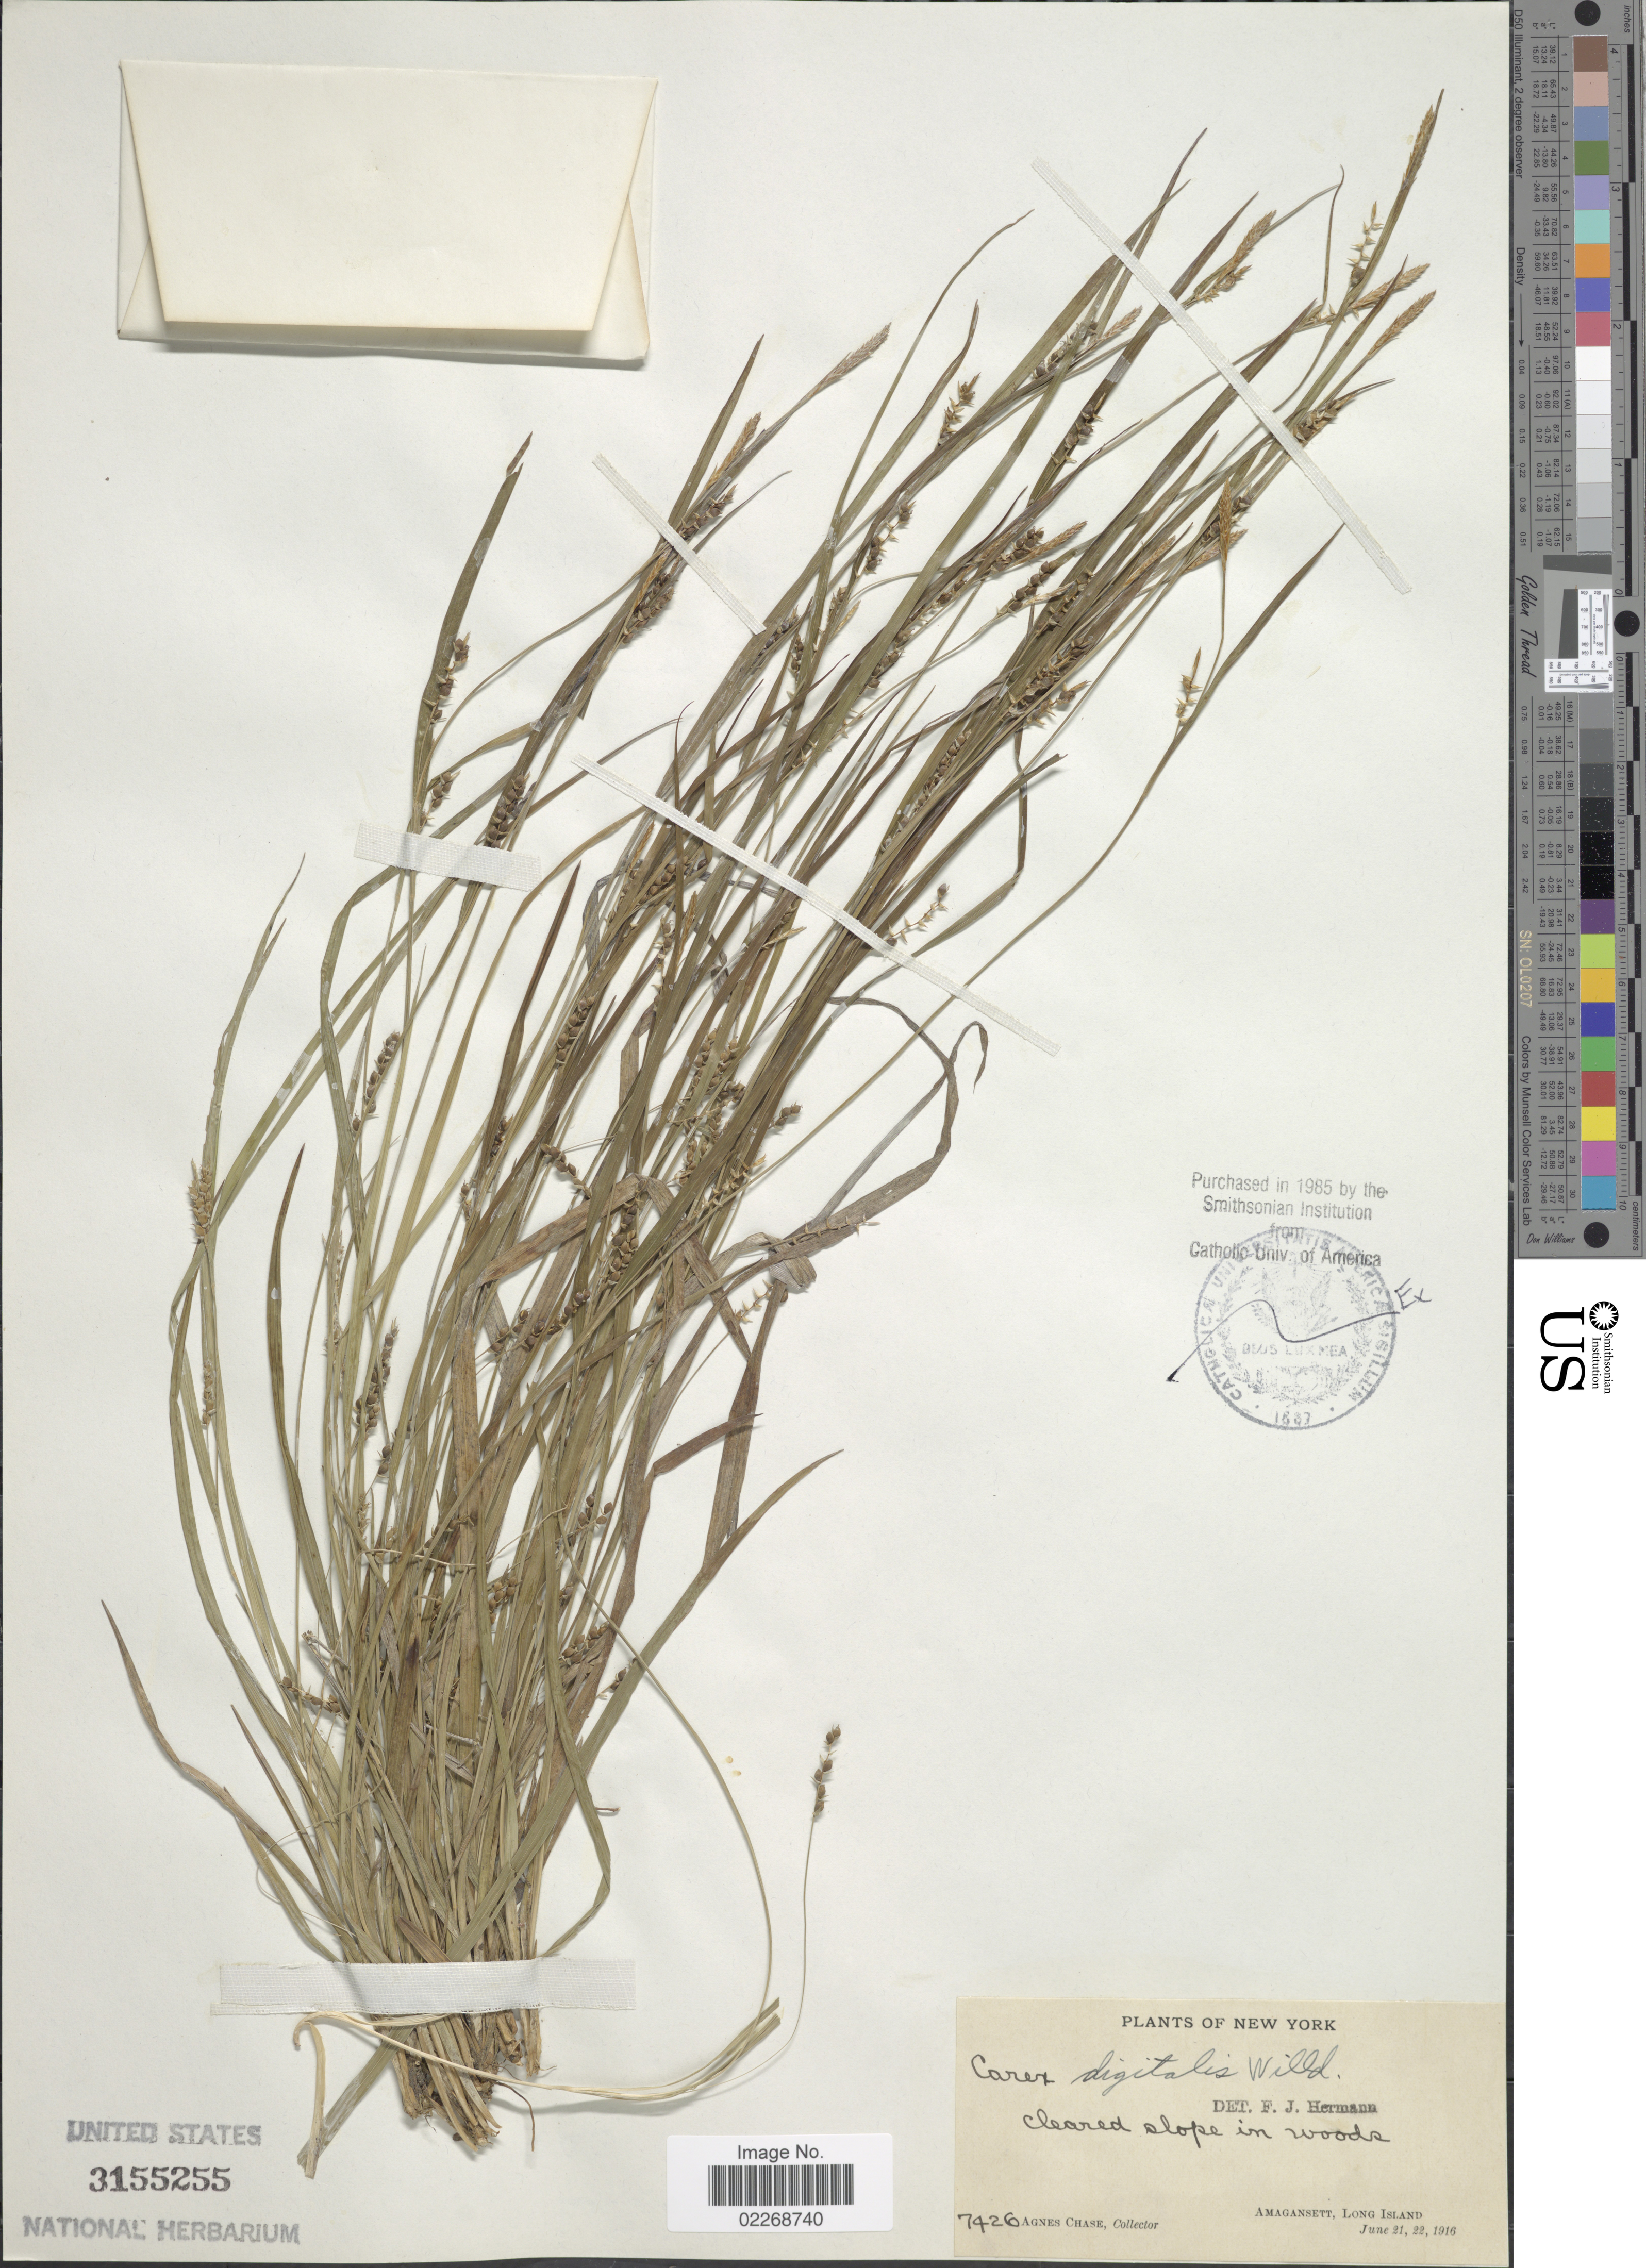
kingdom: Plantae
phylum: Tracheophyta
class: Liliopsida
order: Poales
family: Cyperaceae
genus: Carex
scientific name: Carex digitalis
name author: Willd.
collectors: A. Chase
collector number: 7426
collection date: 1916-06-21/1916-06-22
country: United States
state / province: New York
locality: Cleared slope in woods. Amagansett, Long Island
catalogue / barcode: US 3155255